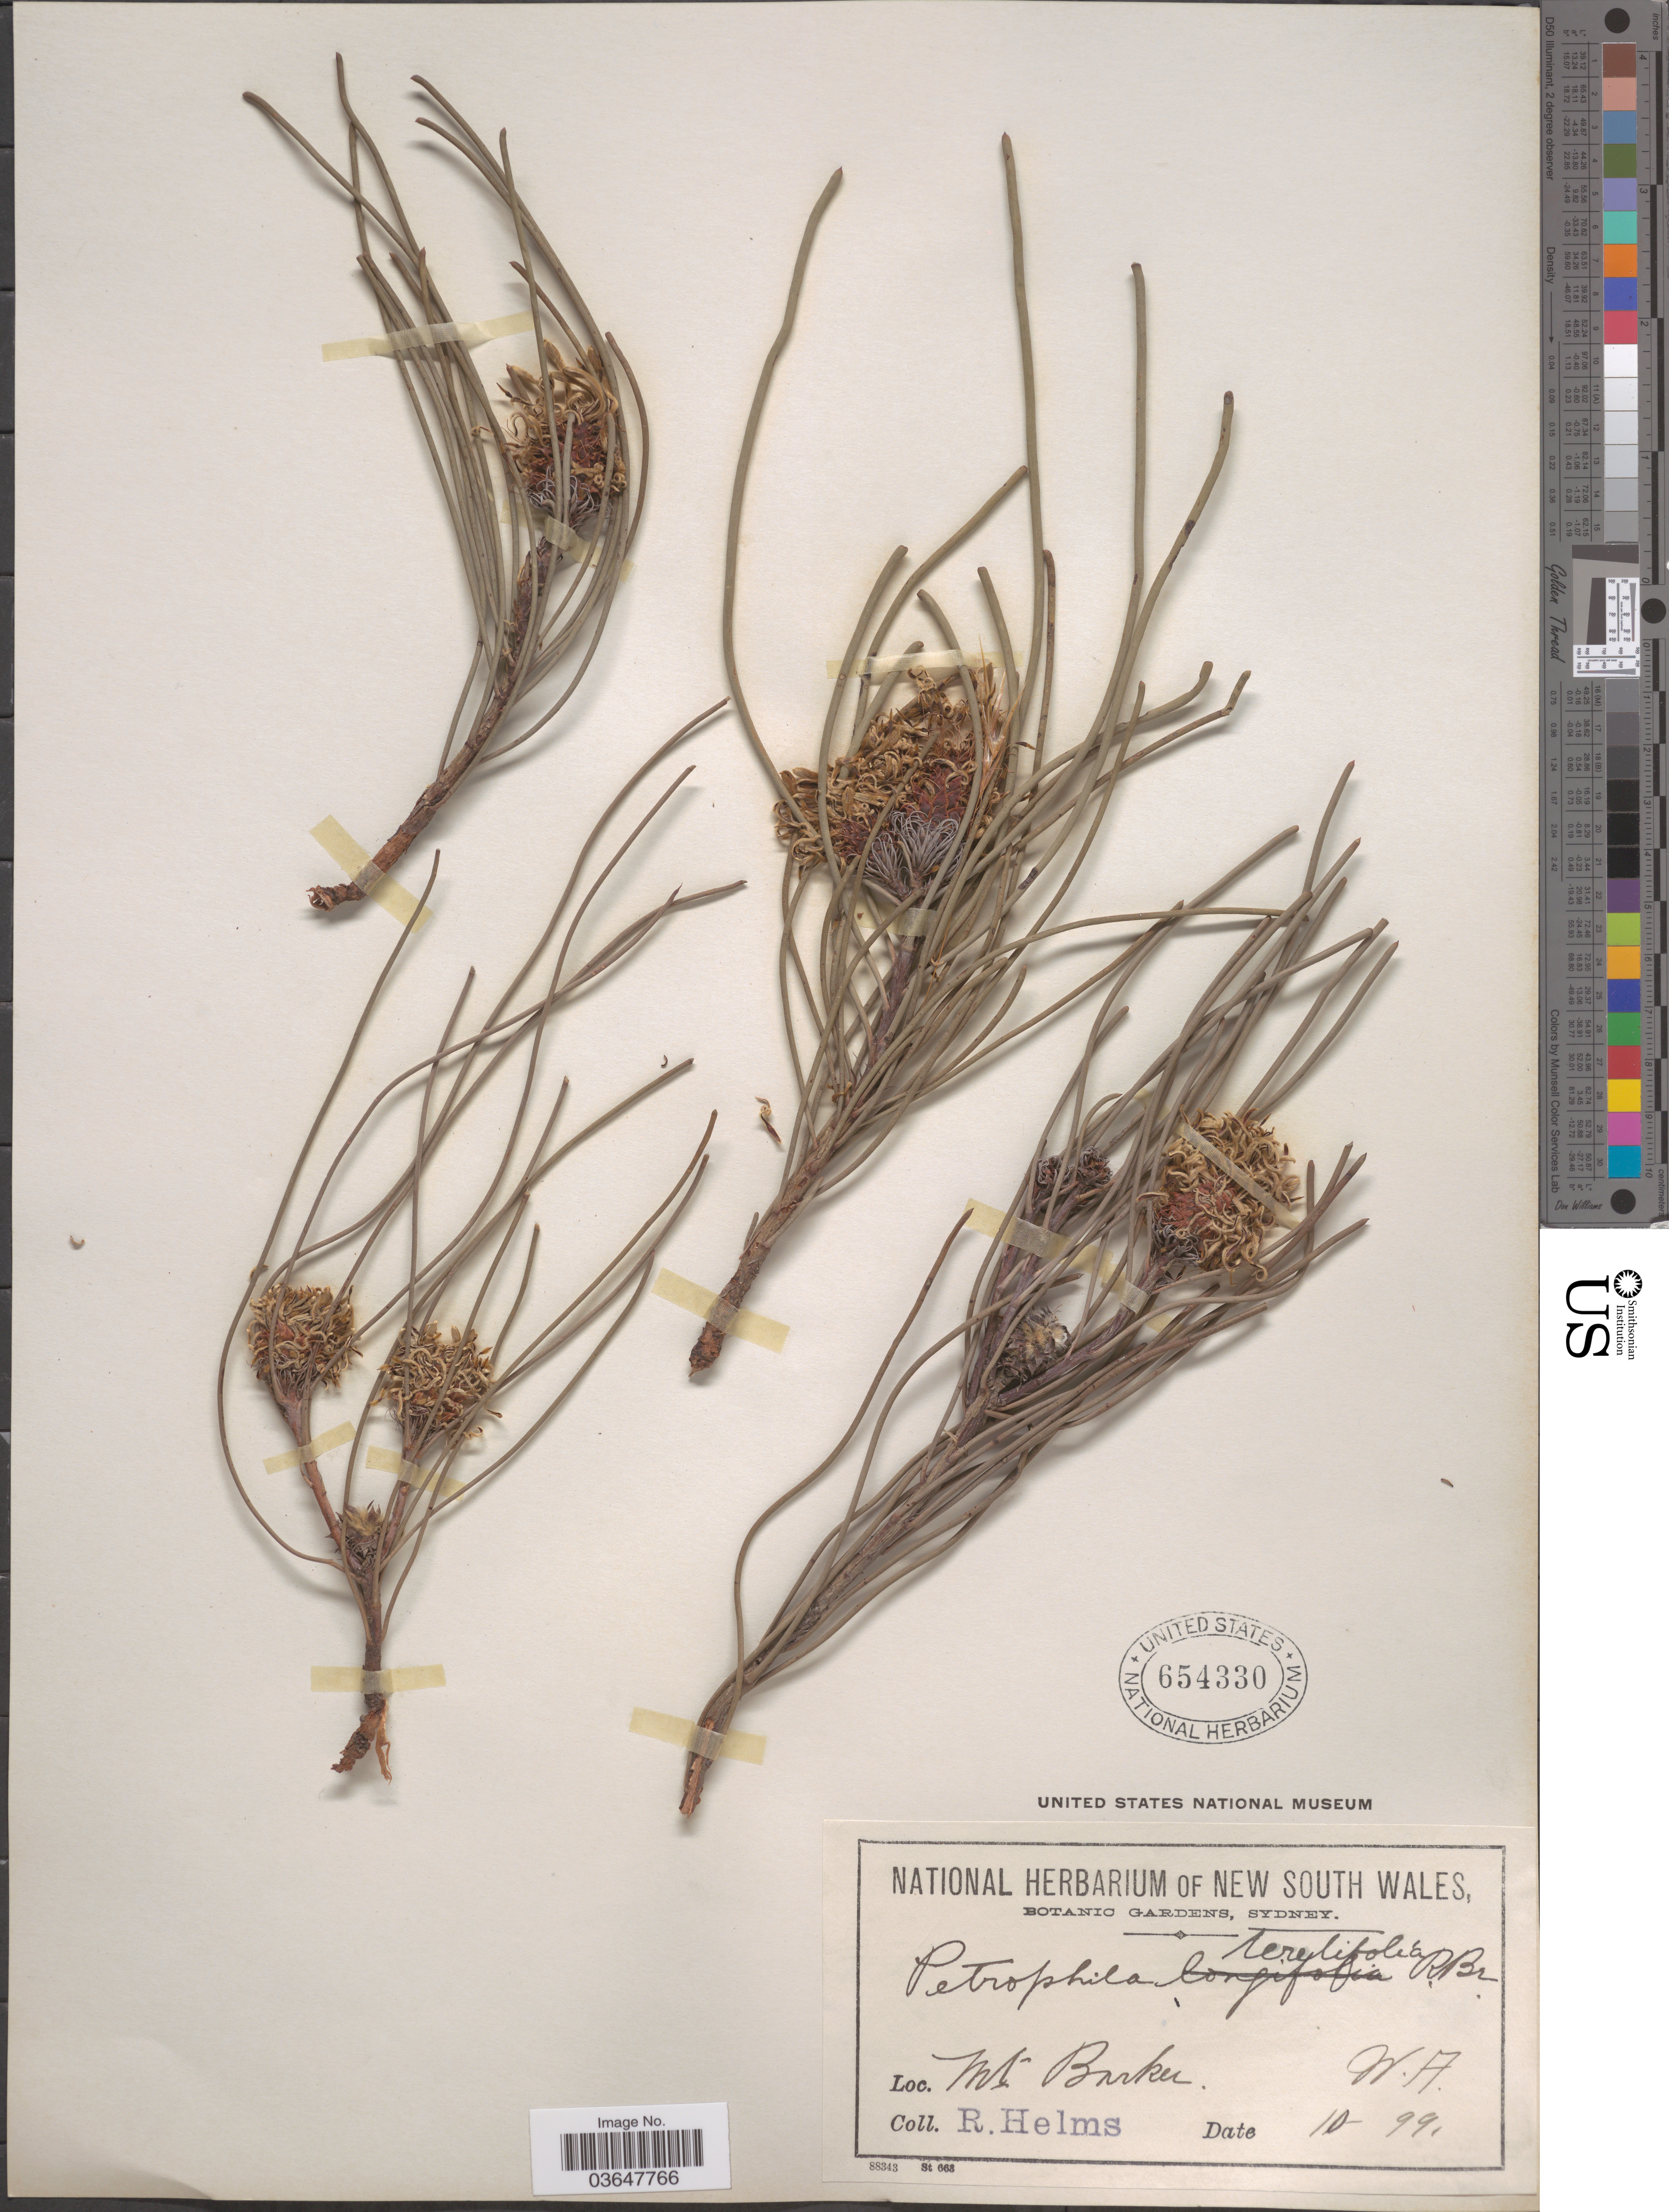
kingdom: Plantae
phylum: Tracheophyta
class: Magnoliopsida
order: Proteales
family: Proteaceae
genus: Petrophile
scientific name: Petrophile teretifolia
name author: R. Br.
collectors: R. Helms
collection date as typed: Transcribed d/m/y: /10/99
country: Australia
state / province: Western Australia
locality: Mt. Barker.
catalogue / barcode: US 654330